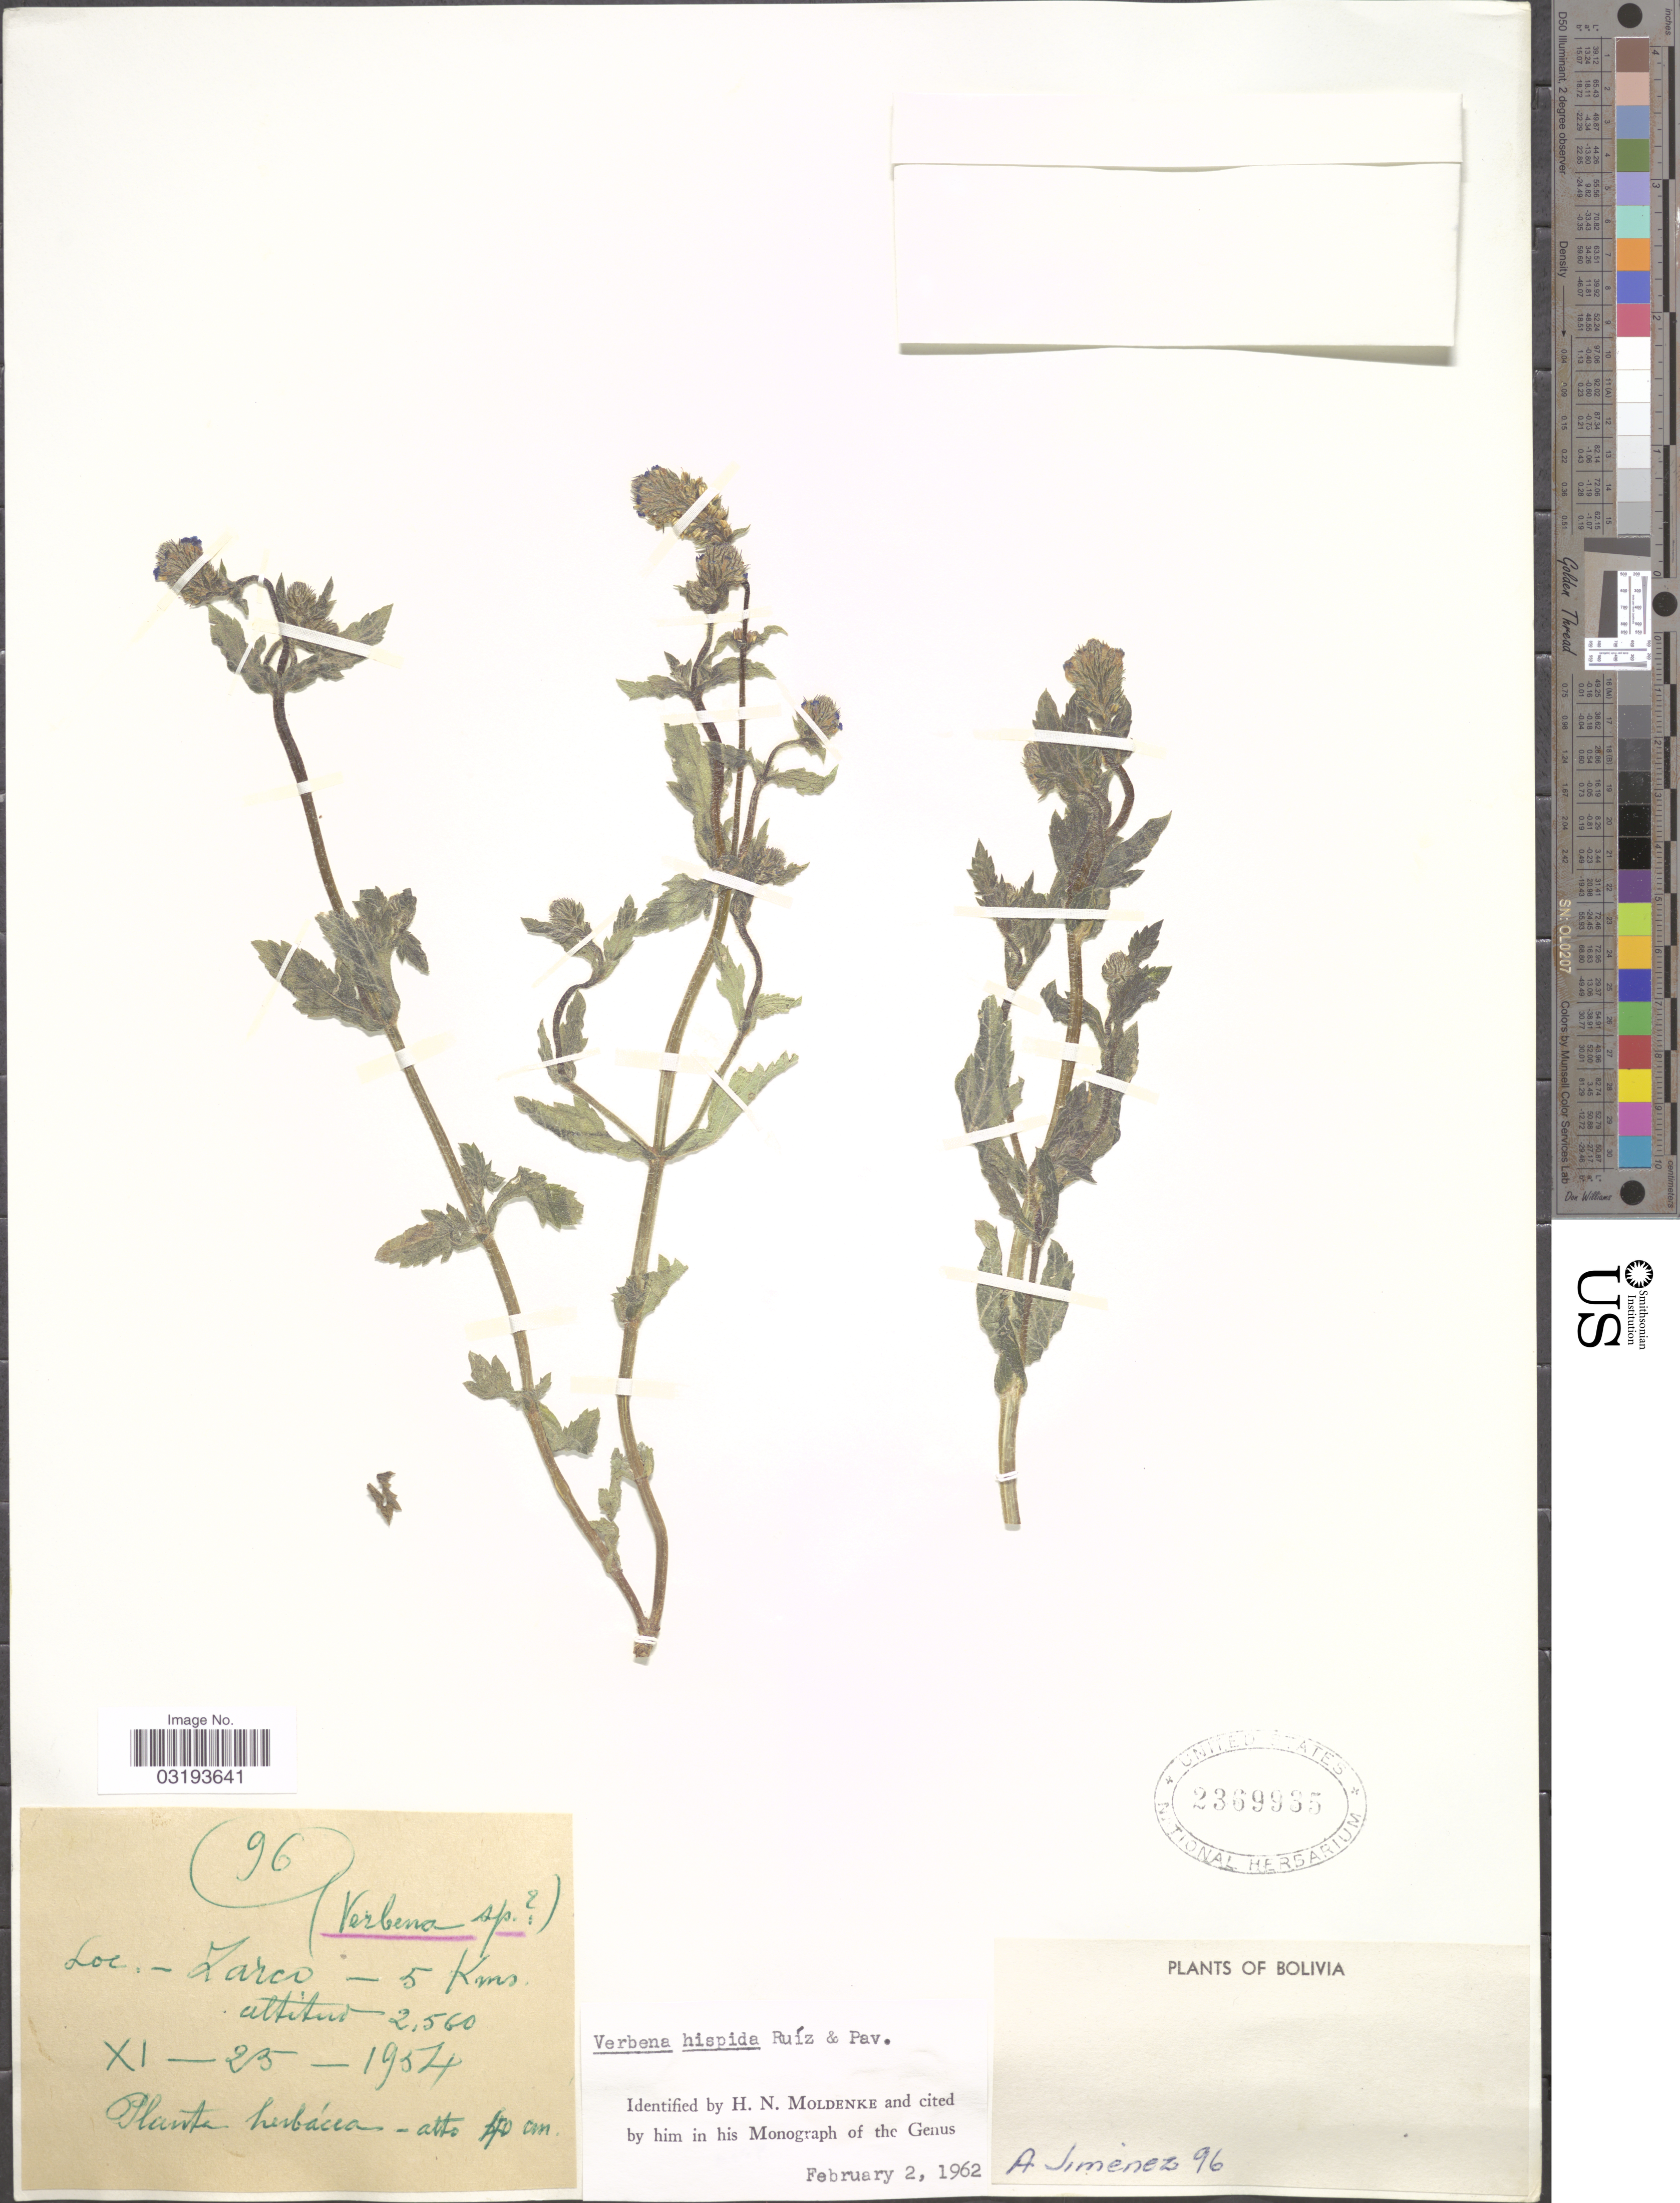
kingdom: Plantae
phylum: Tracheophyta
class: Magnoliopsida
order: Lamiales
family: Verbenaceae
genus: Verbena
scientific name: Verbena hispida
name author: Ruiz & Pav.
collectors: A. Jimenez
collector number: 96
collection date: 1954-11-25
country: Bolivia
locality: Zarco - 5 Kms.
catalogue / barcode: US 2369935